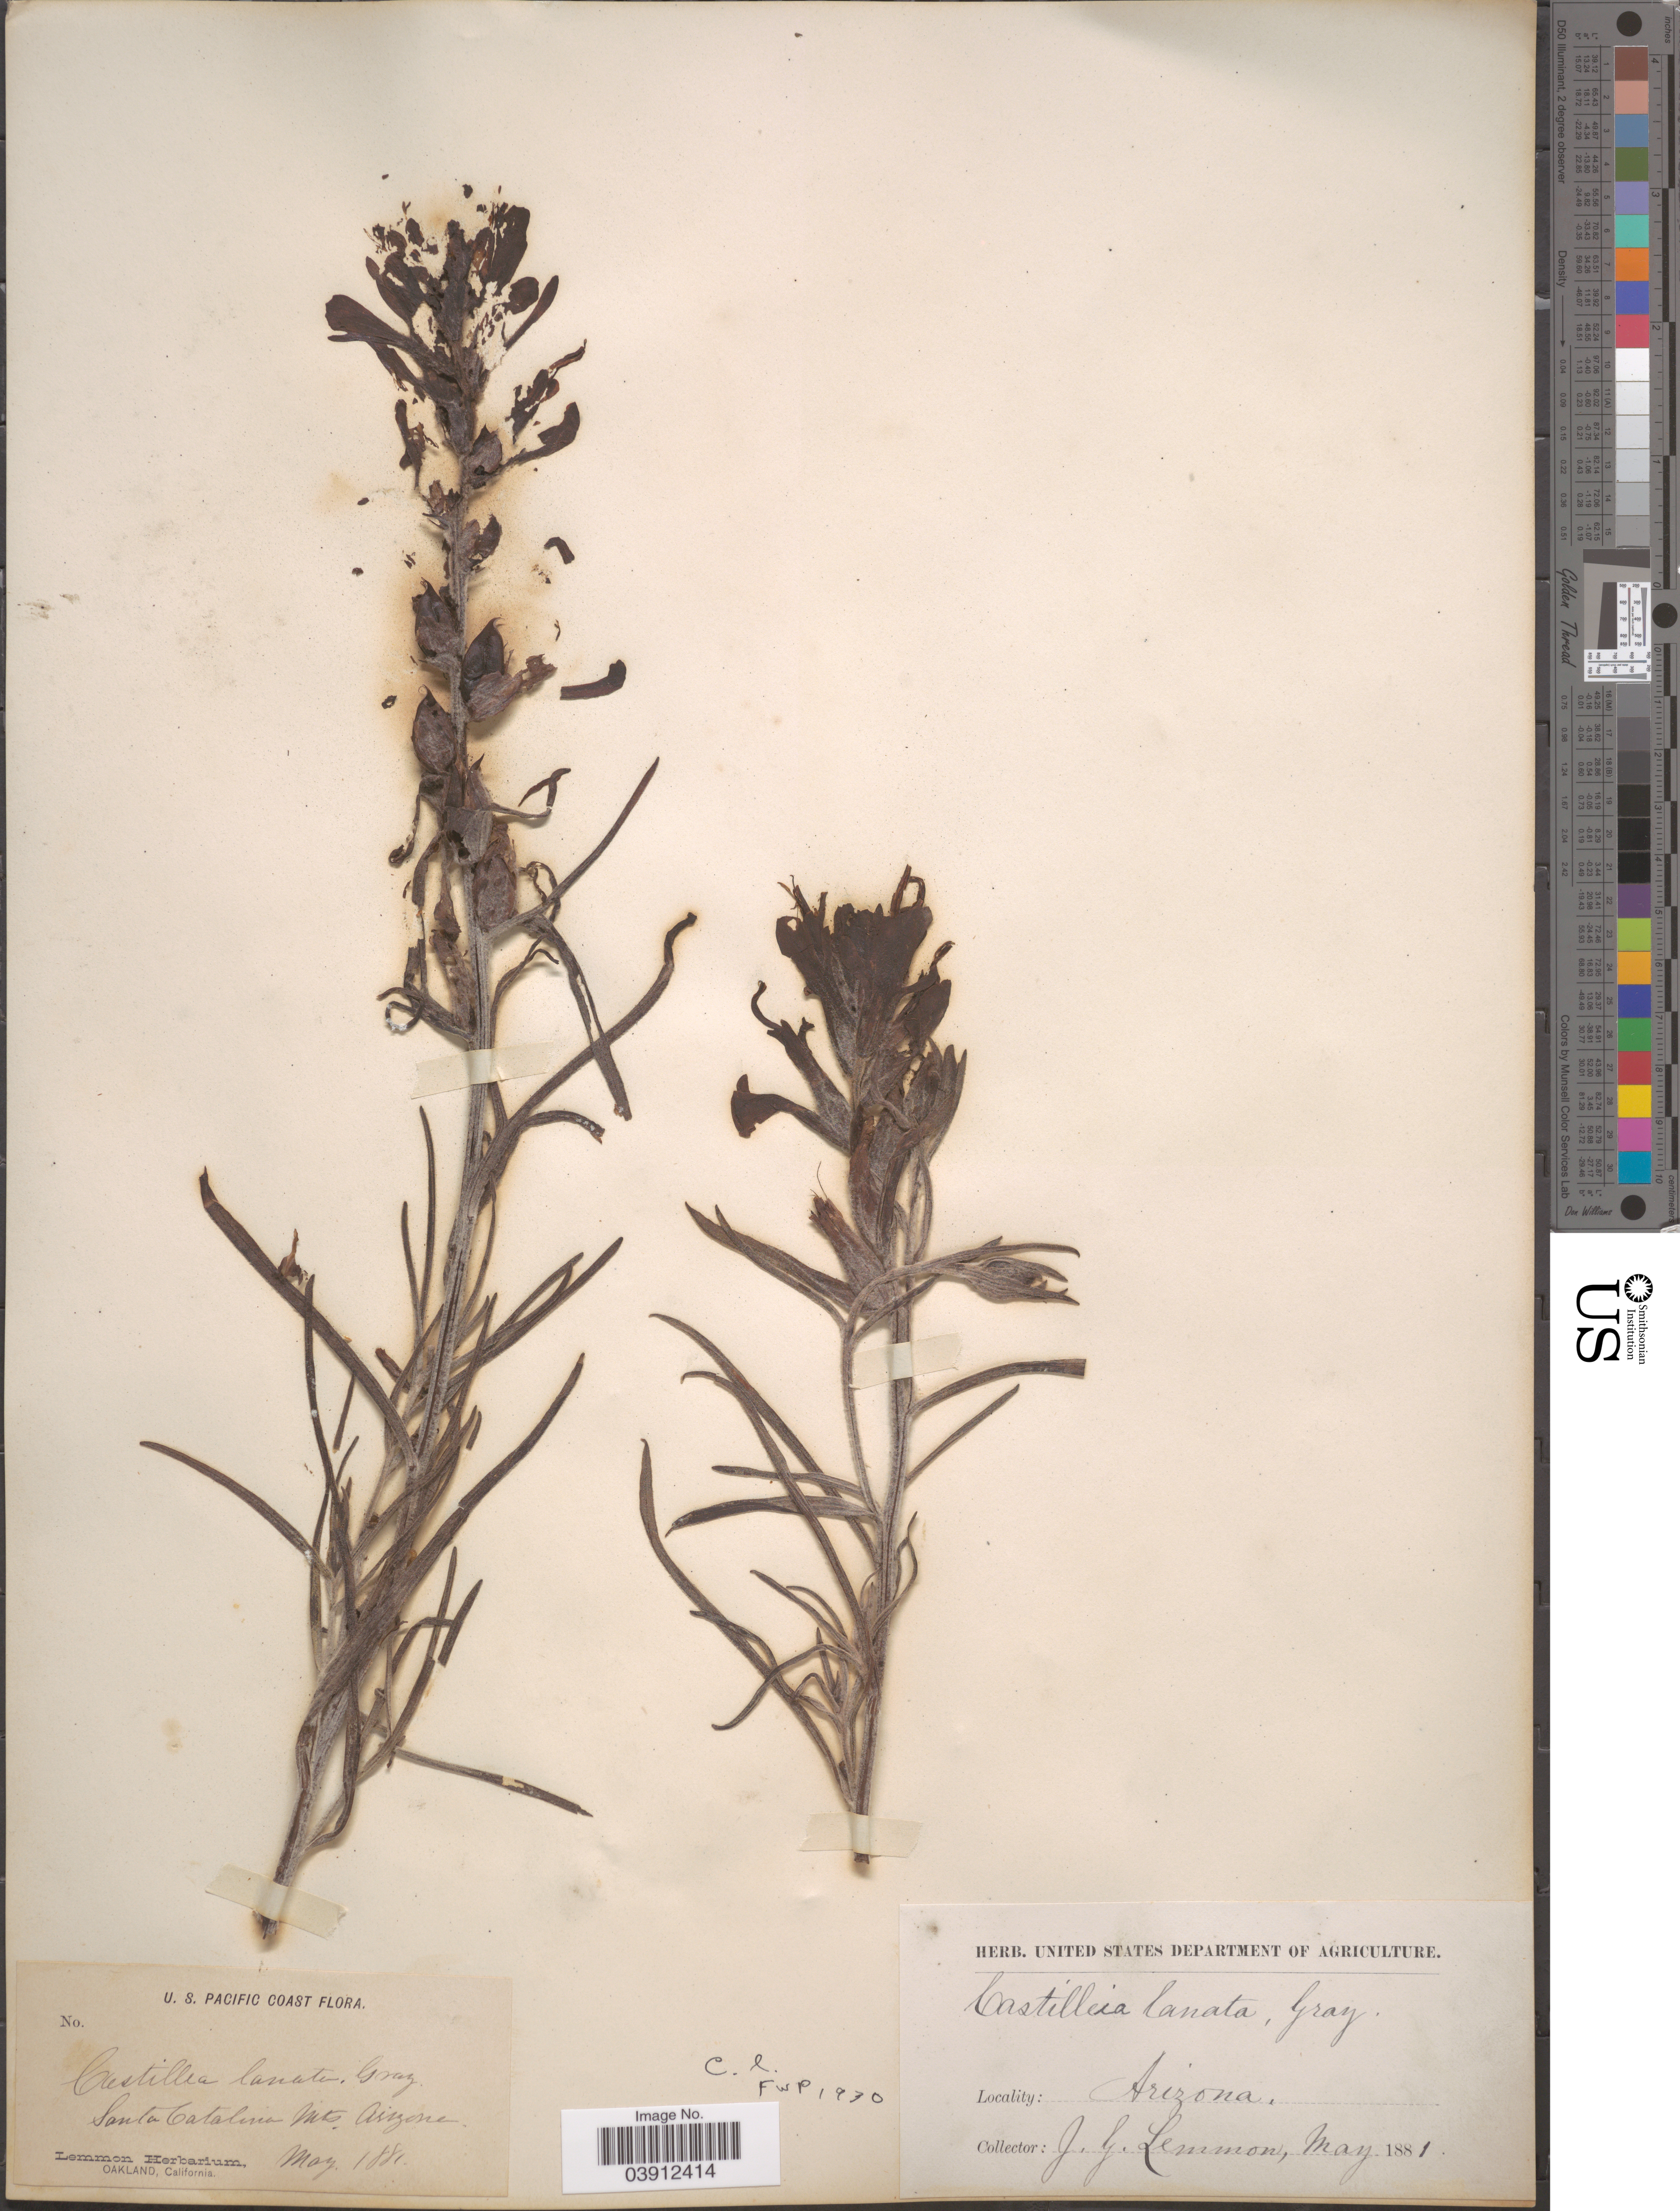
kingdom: Plantae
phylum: Tracheophyta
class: Magnoliopsida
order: Lamiales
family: Orobanchaceae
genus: Castilleja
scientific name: Castilleja lanata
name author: A. Gray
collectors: J. Lemmon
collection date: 1881-05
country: United States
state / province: Arizona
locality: U. S. Pacific Coast. Santa Catalina Mts.